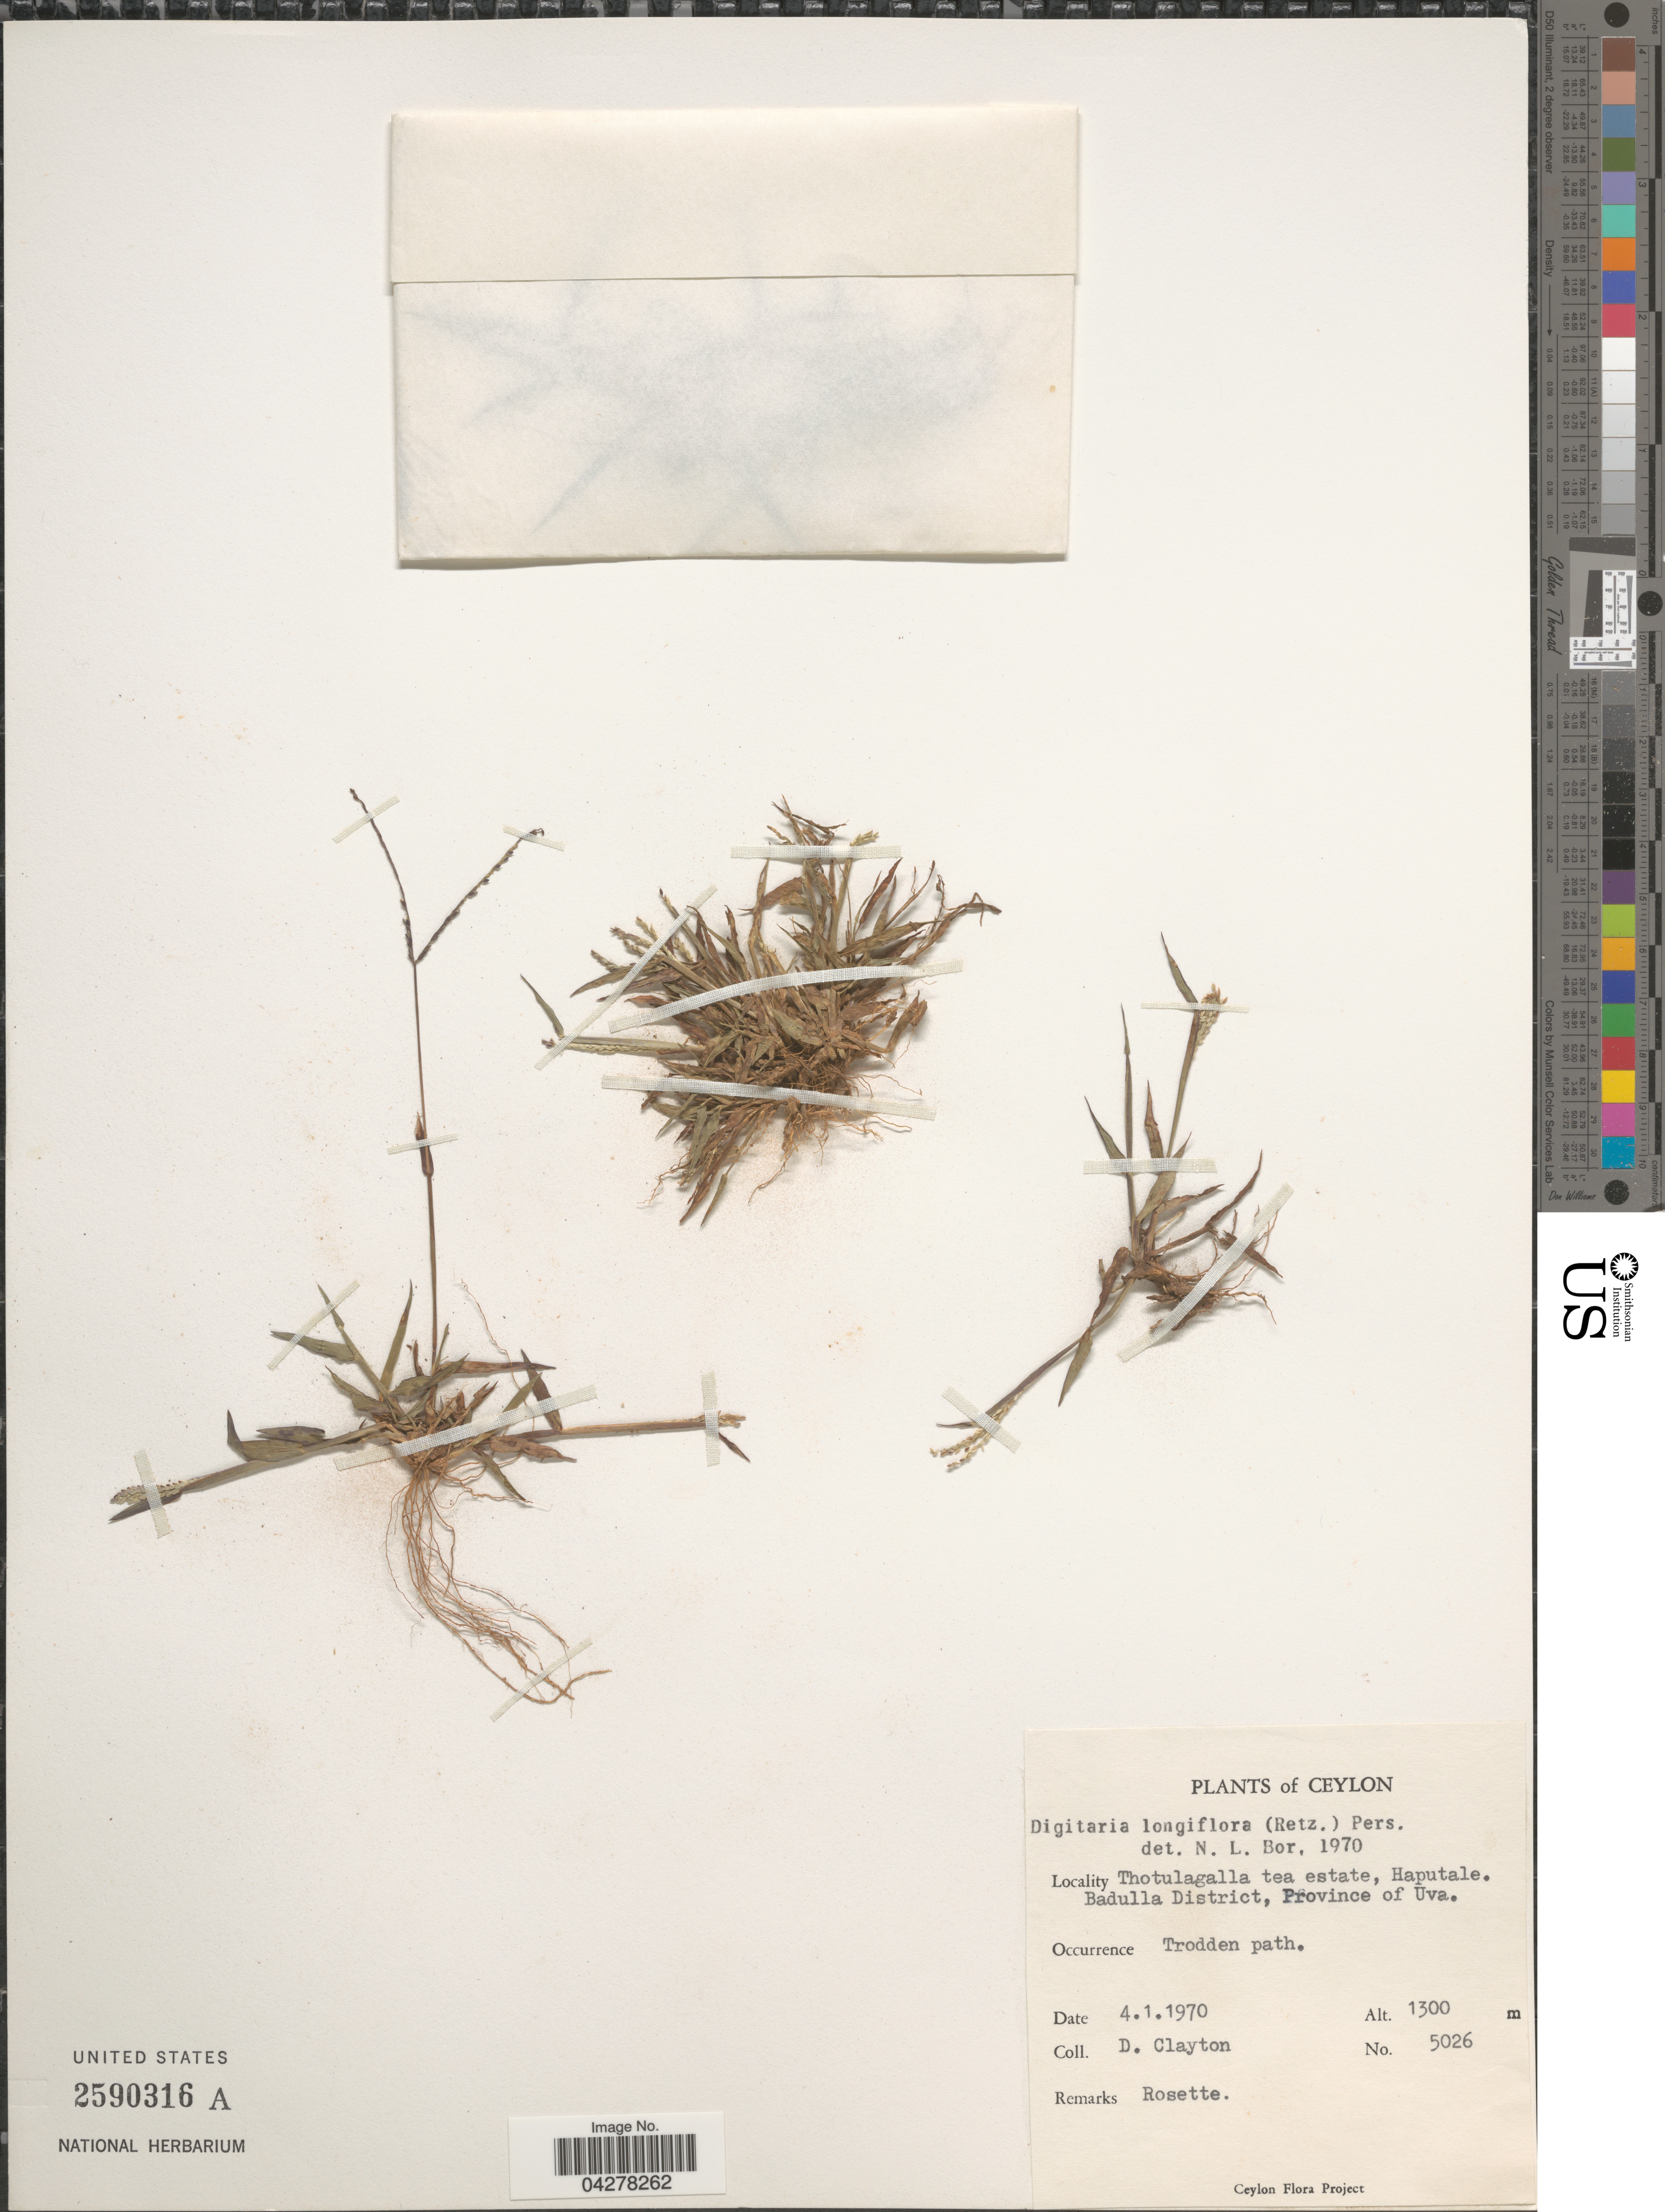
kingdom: Plantae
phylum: Tracheophyta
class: Liliopsida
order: Poales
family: Poaceae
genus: Digitaria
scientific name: Digitaria longiflora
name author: (Retz.) Pers.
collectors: D. Clayton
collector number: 5026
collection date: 1970-01-04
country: Sri Lanka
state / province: Uva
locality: Ceylon. Thotulagalla tea estate, Haputale. Badulla District. Rosette [unsure placement]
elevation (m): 1300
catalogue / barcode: US 2590316A